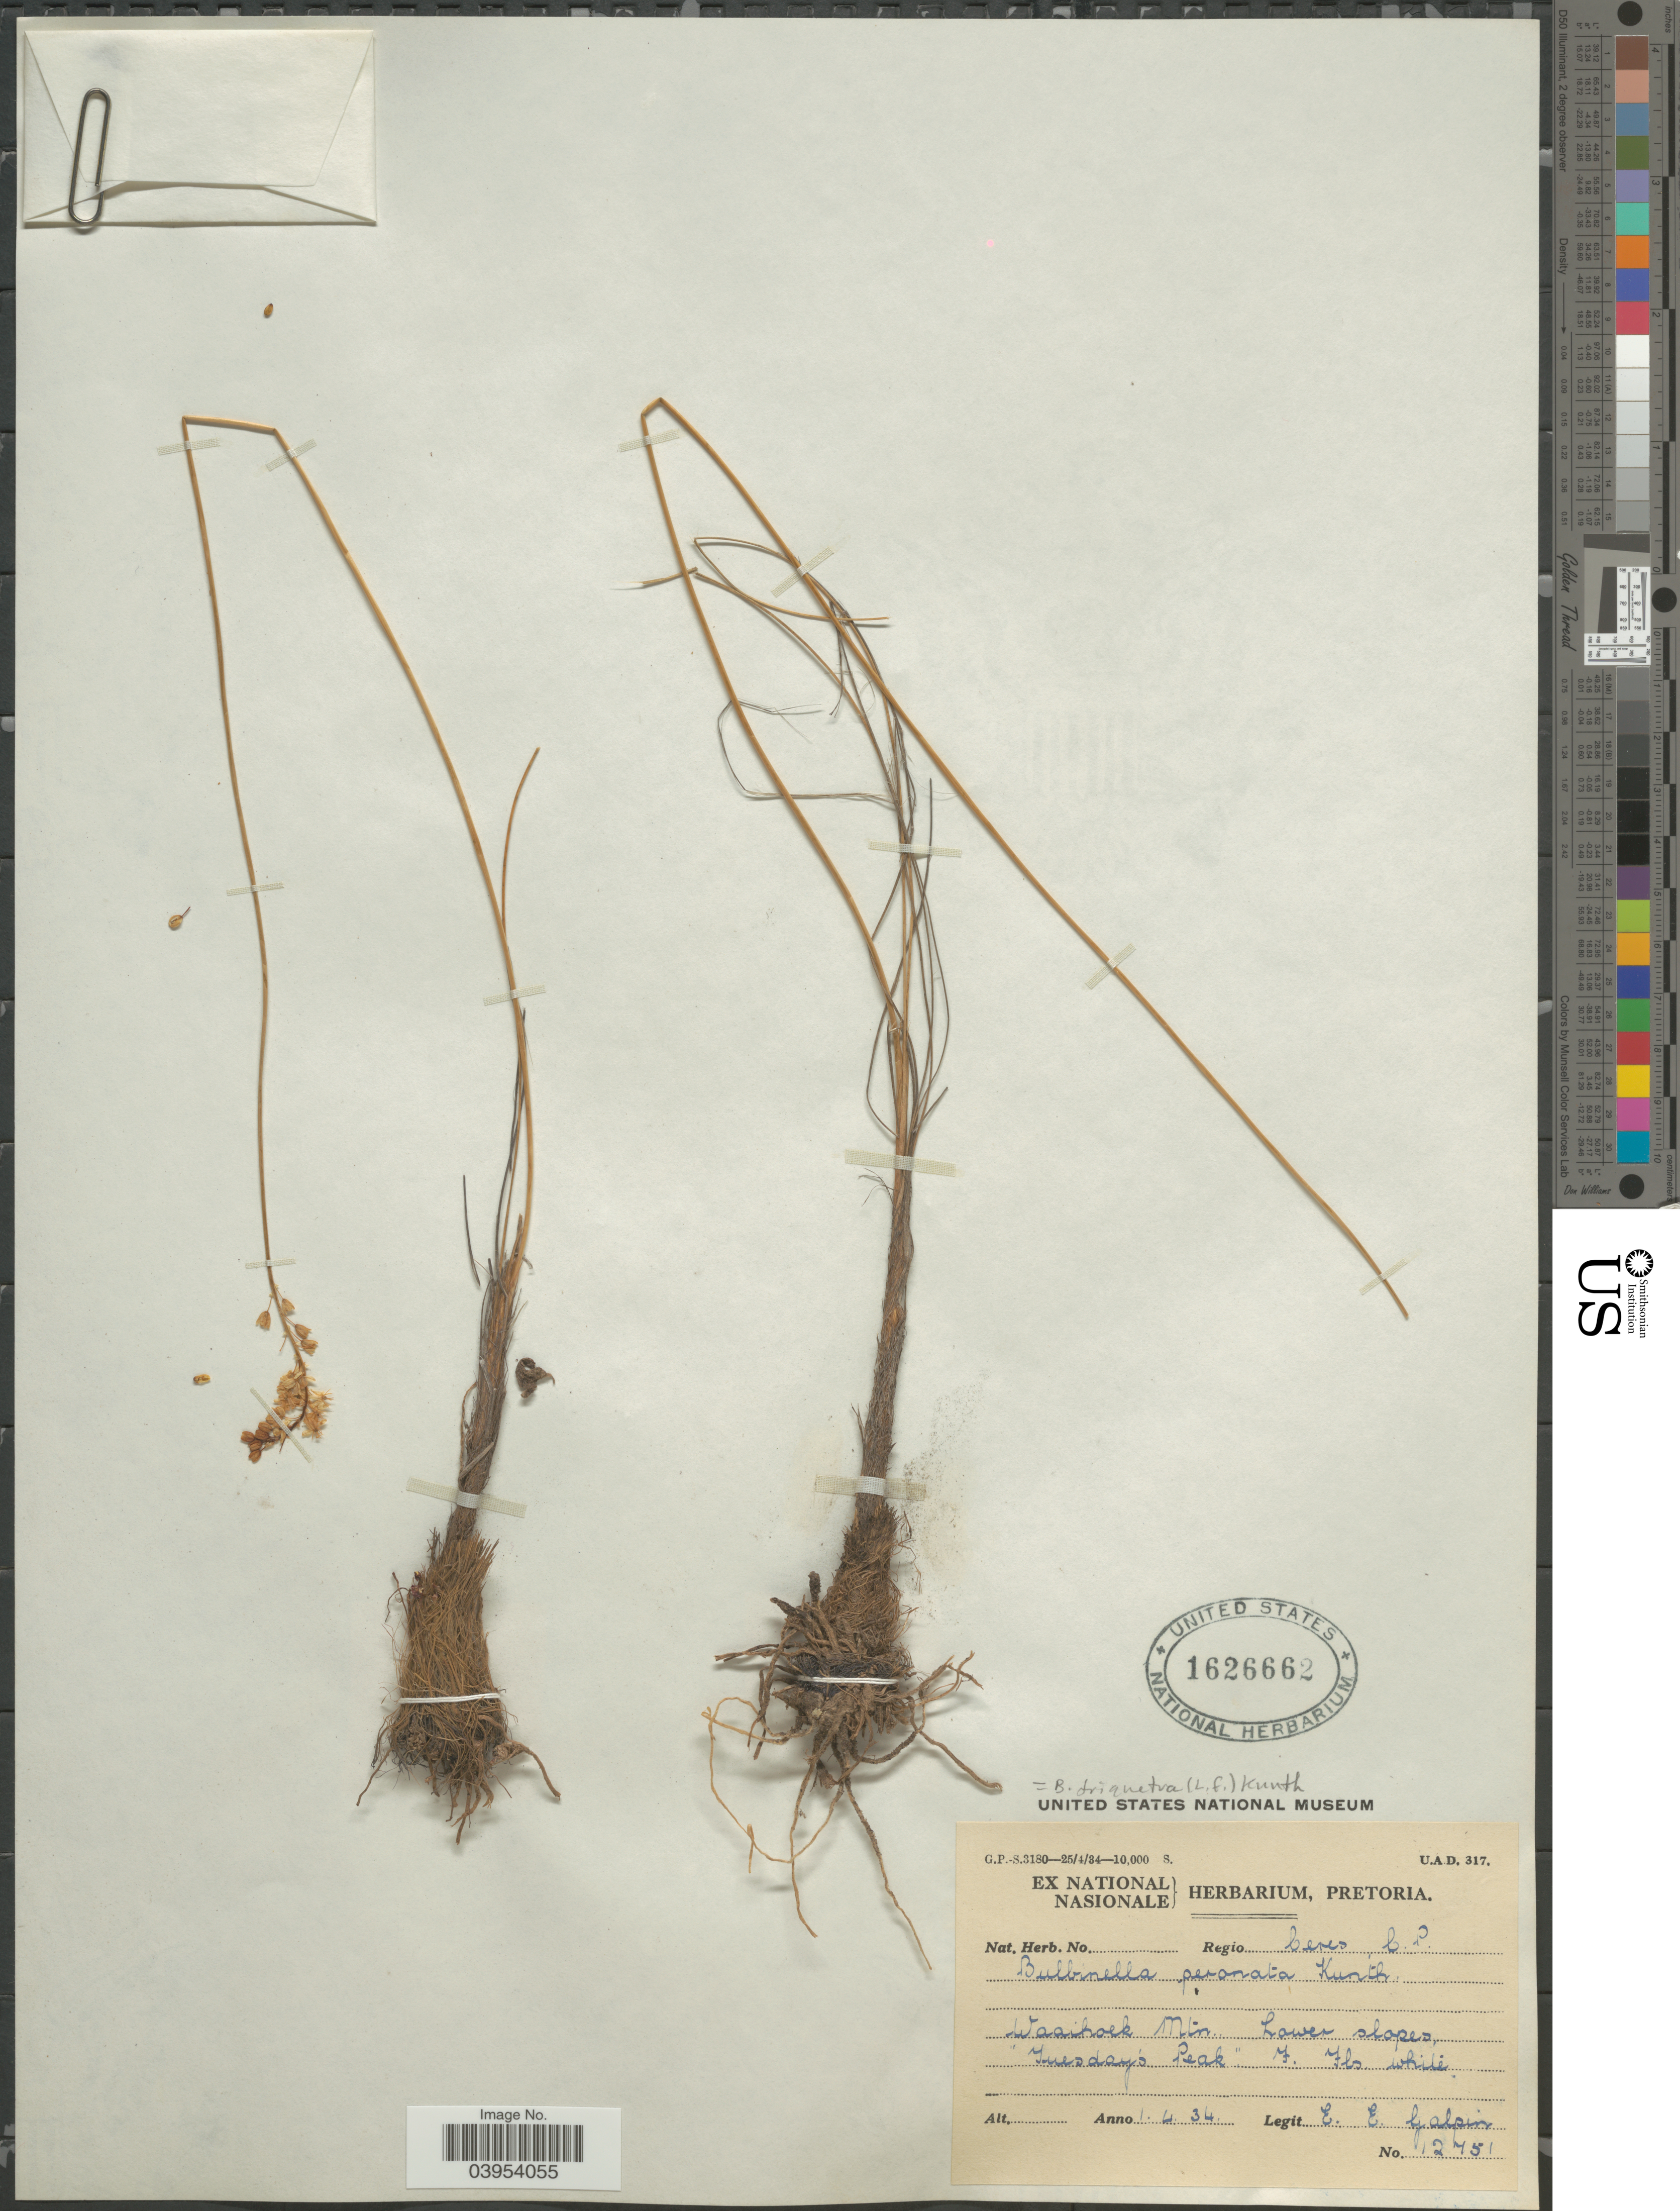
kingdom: Plantae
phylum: Tracheophyta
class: Liliopsida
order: Asparagales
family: Asphodelaceae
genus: Bulbinella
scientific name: Bulbinella triquetra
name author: (L. f.) Kunth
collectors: E. Galpin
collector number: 12751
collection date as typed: Transcribed d/m/y: 1/4/34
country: South Africa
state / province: Western Cape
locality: Regio Ceres. Waaihoek Mtn. Lower slopes, "Tuesday's Peak".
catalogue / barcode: US 1626662